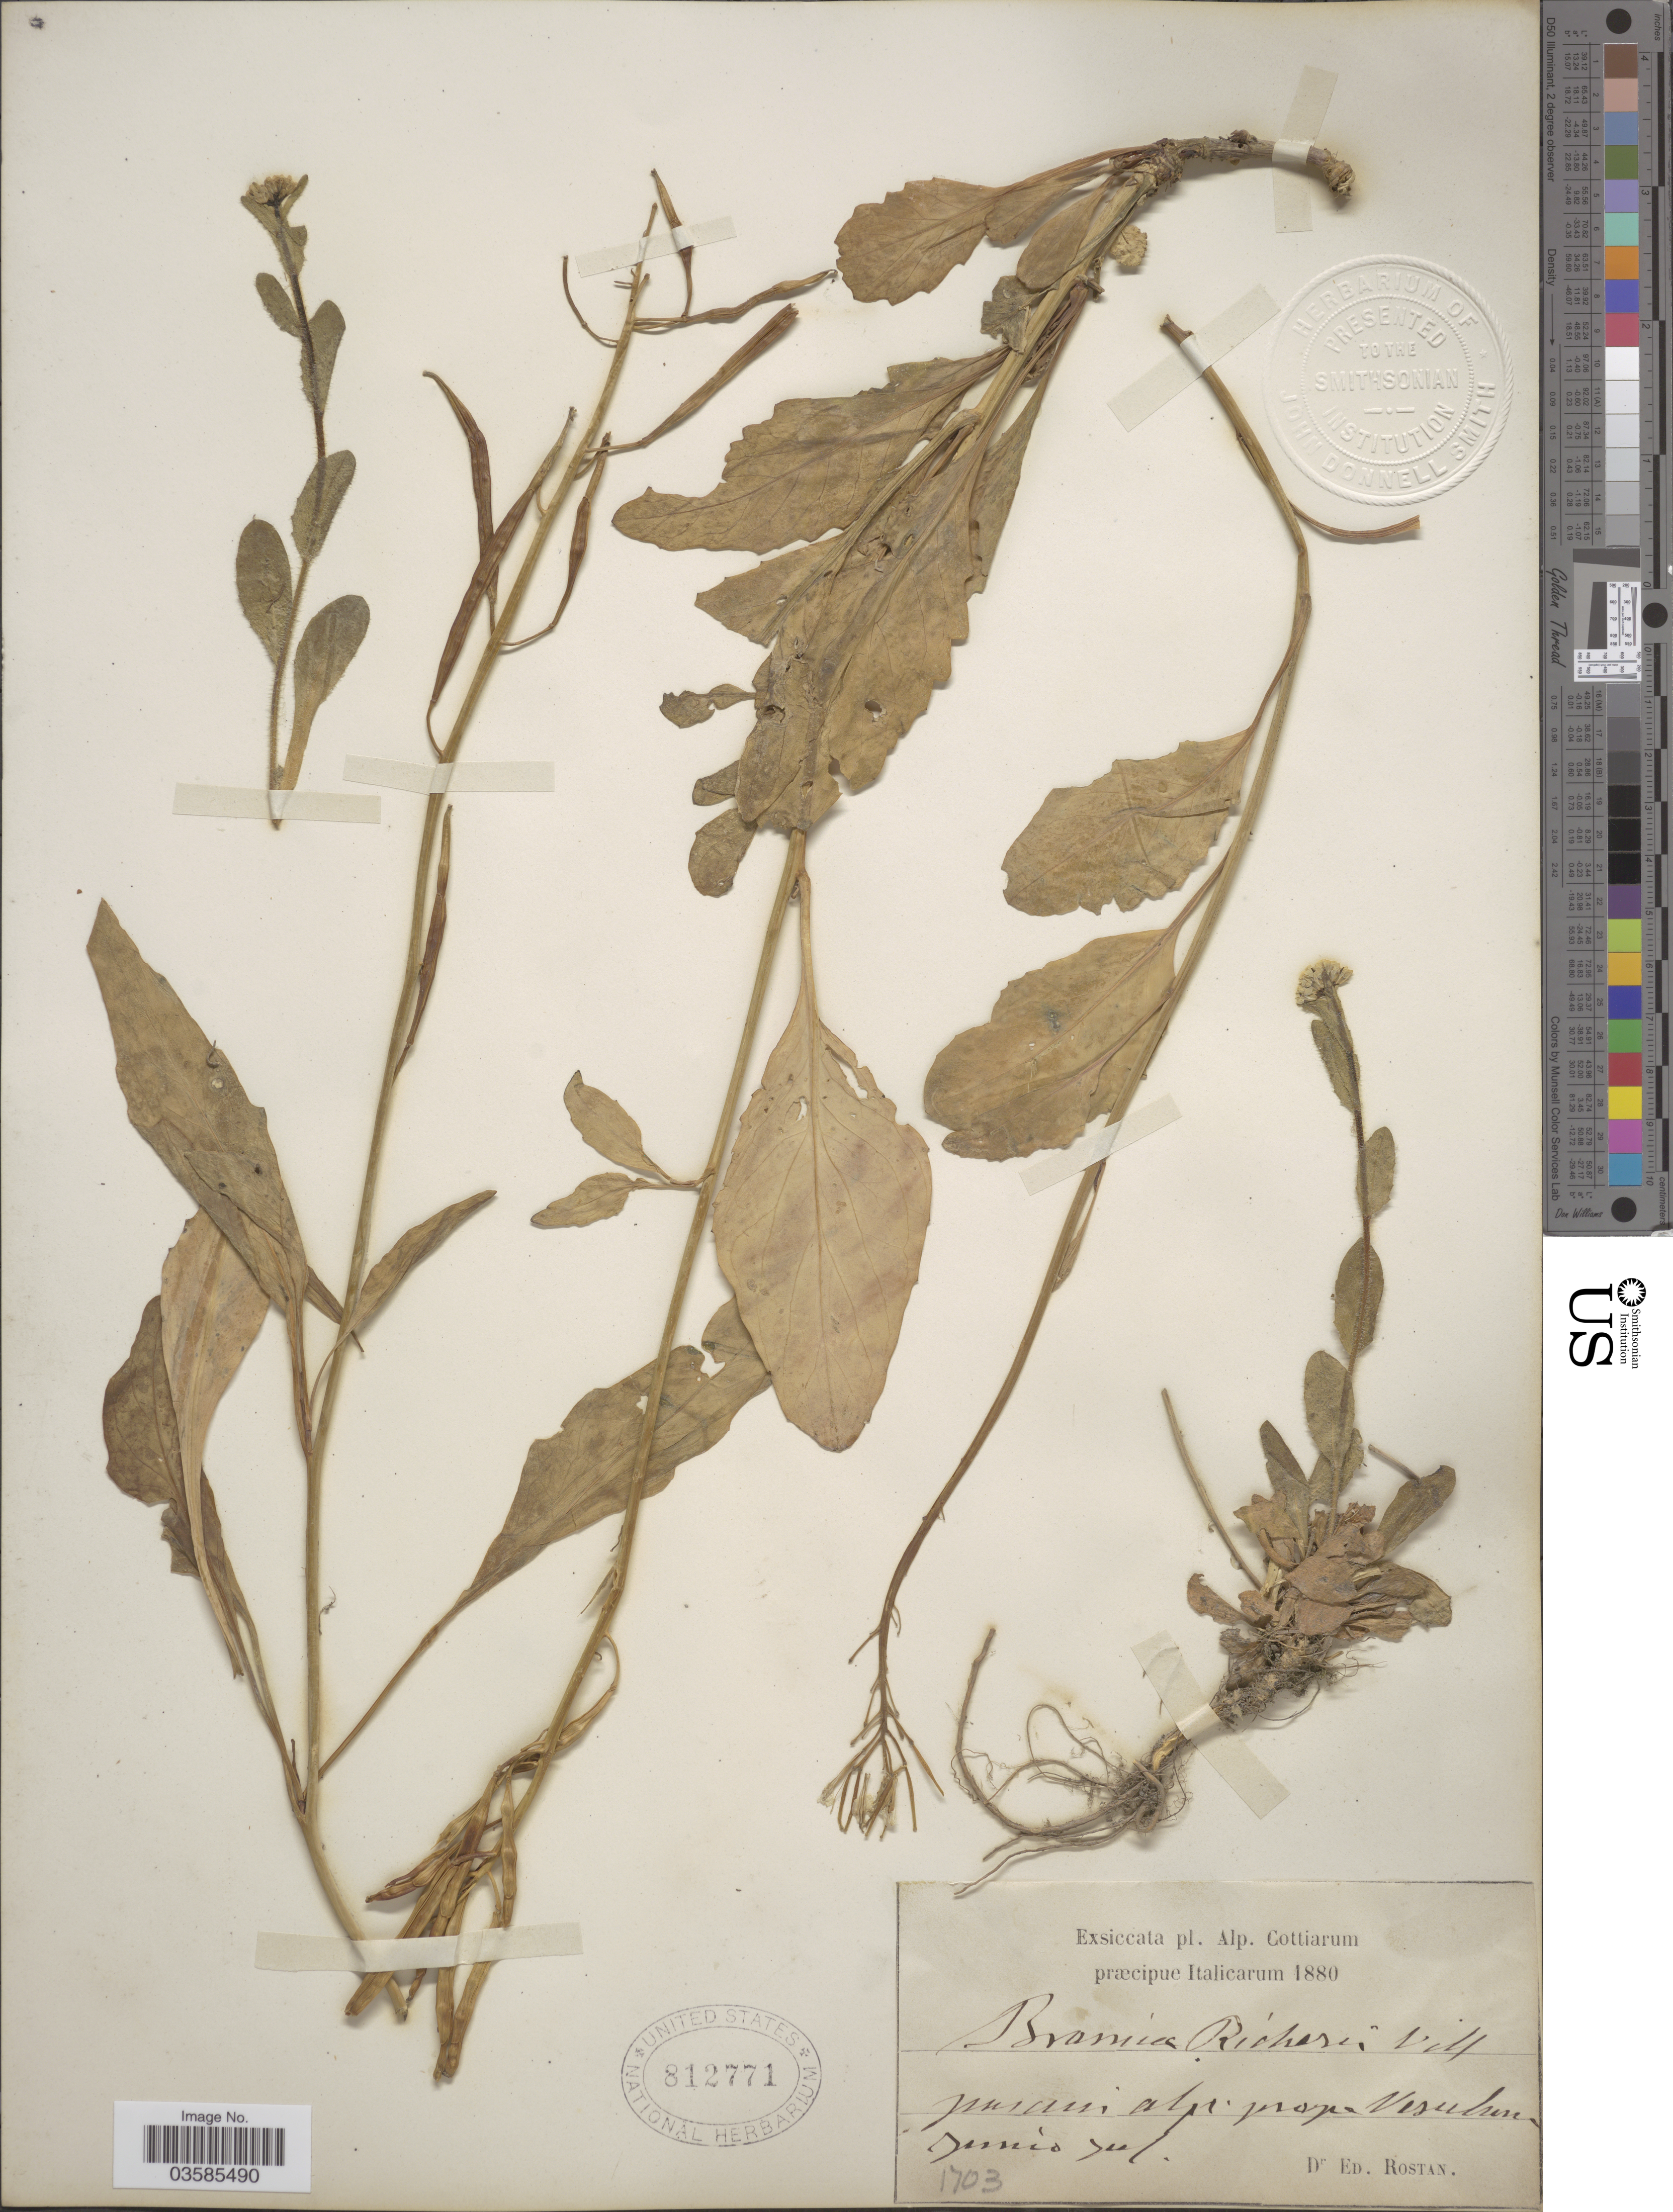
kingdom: Plantae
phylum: Tracheophyta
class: Magnoliopsida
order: Brassicales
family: Brassicaceae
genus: Brassica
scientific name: Brassica richeri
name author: Vill.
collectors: E. Rostan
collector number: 1703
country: Italy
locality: Alp. Cottiarum præcipue Italicarum. Pascuis alp. prope Vesuhen. [interpreted]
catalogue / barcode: US 812771